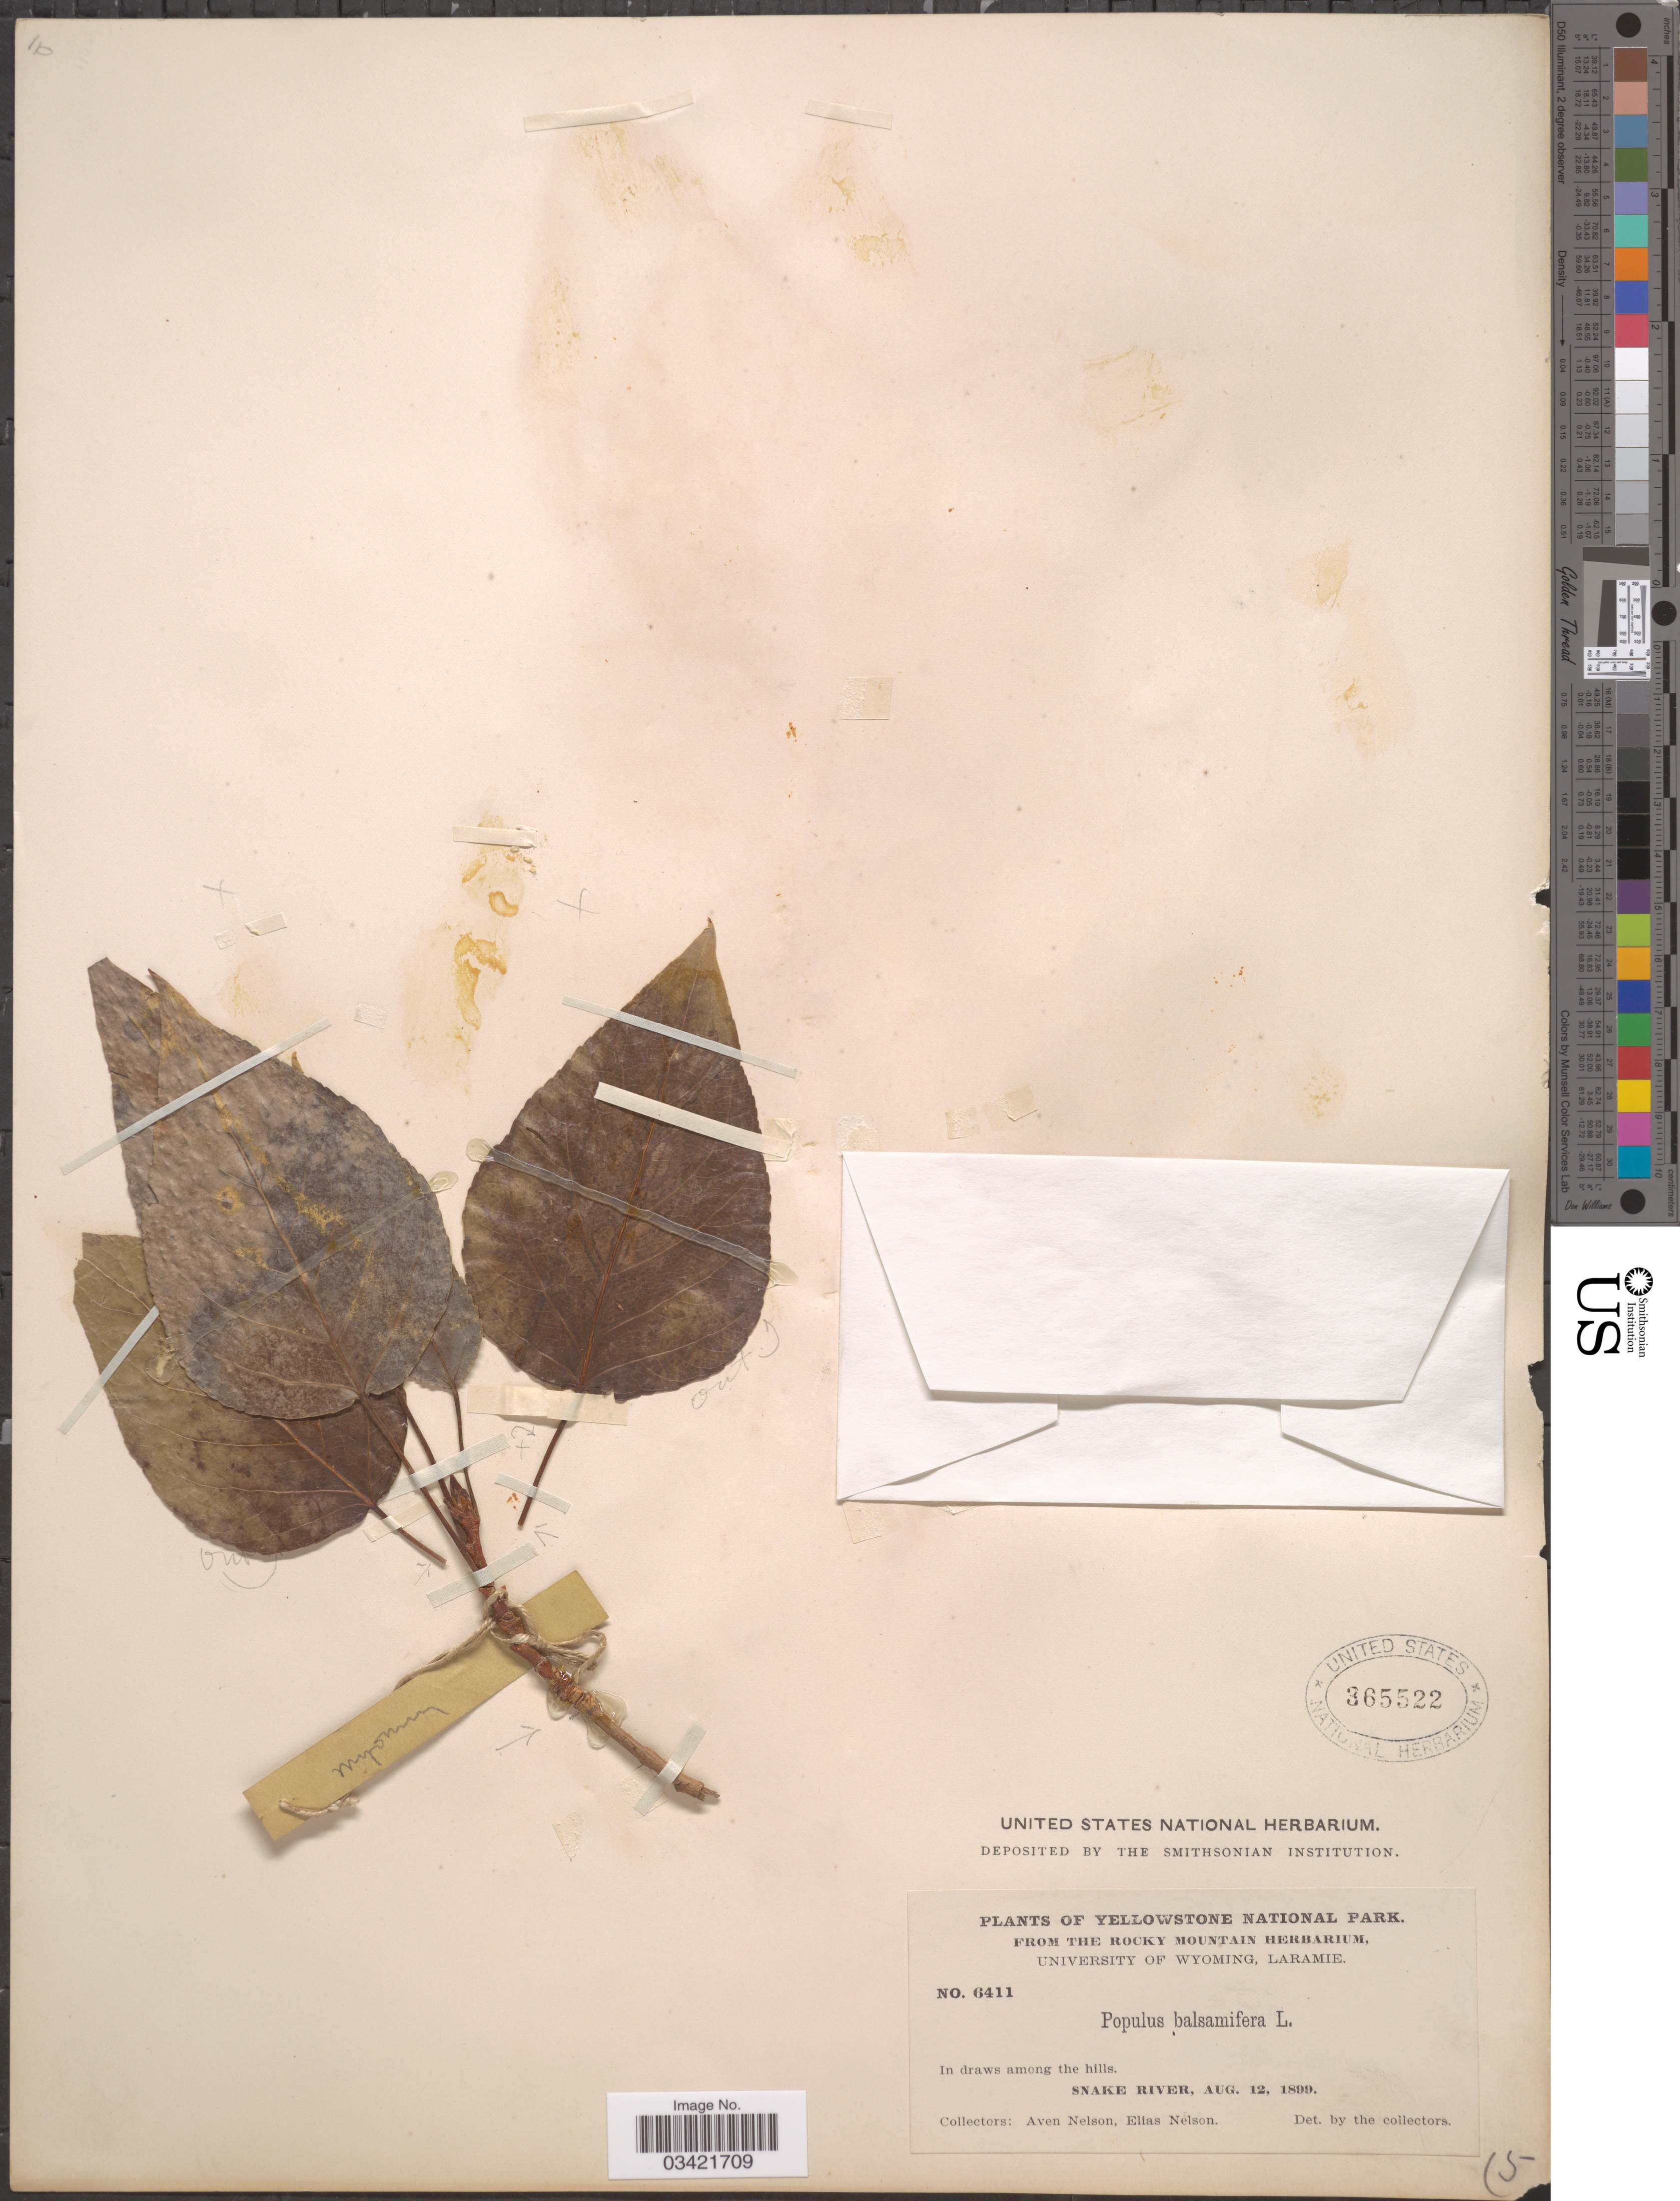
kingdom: Plantae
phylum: Tracheophyta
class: Magnoliopsida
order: Malpighiales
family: Salicaceae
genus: Populus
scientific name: Populus balsamifera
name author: L.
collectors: A. Nelson & E. Nelson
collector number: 6411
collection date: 1899-08-12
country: United States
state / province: Wyoming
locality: Yellowstone National Park. In draws among the hills. Snake River.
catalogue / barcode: US 365522